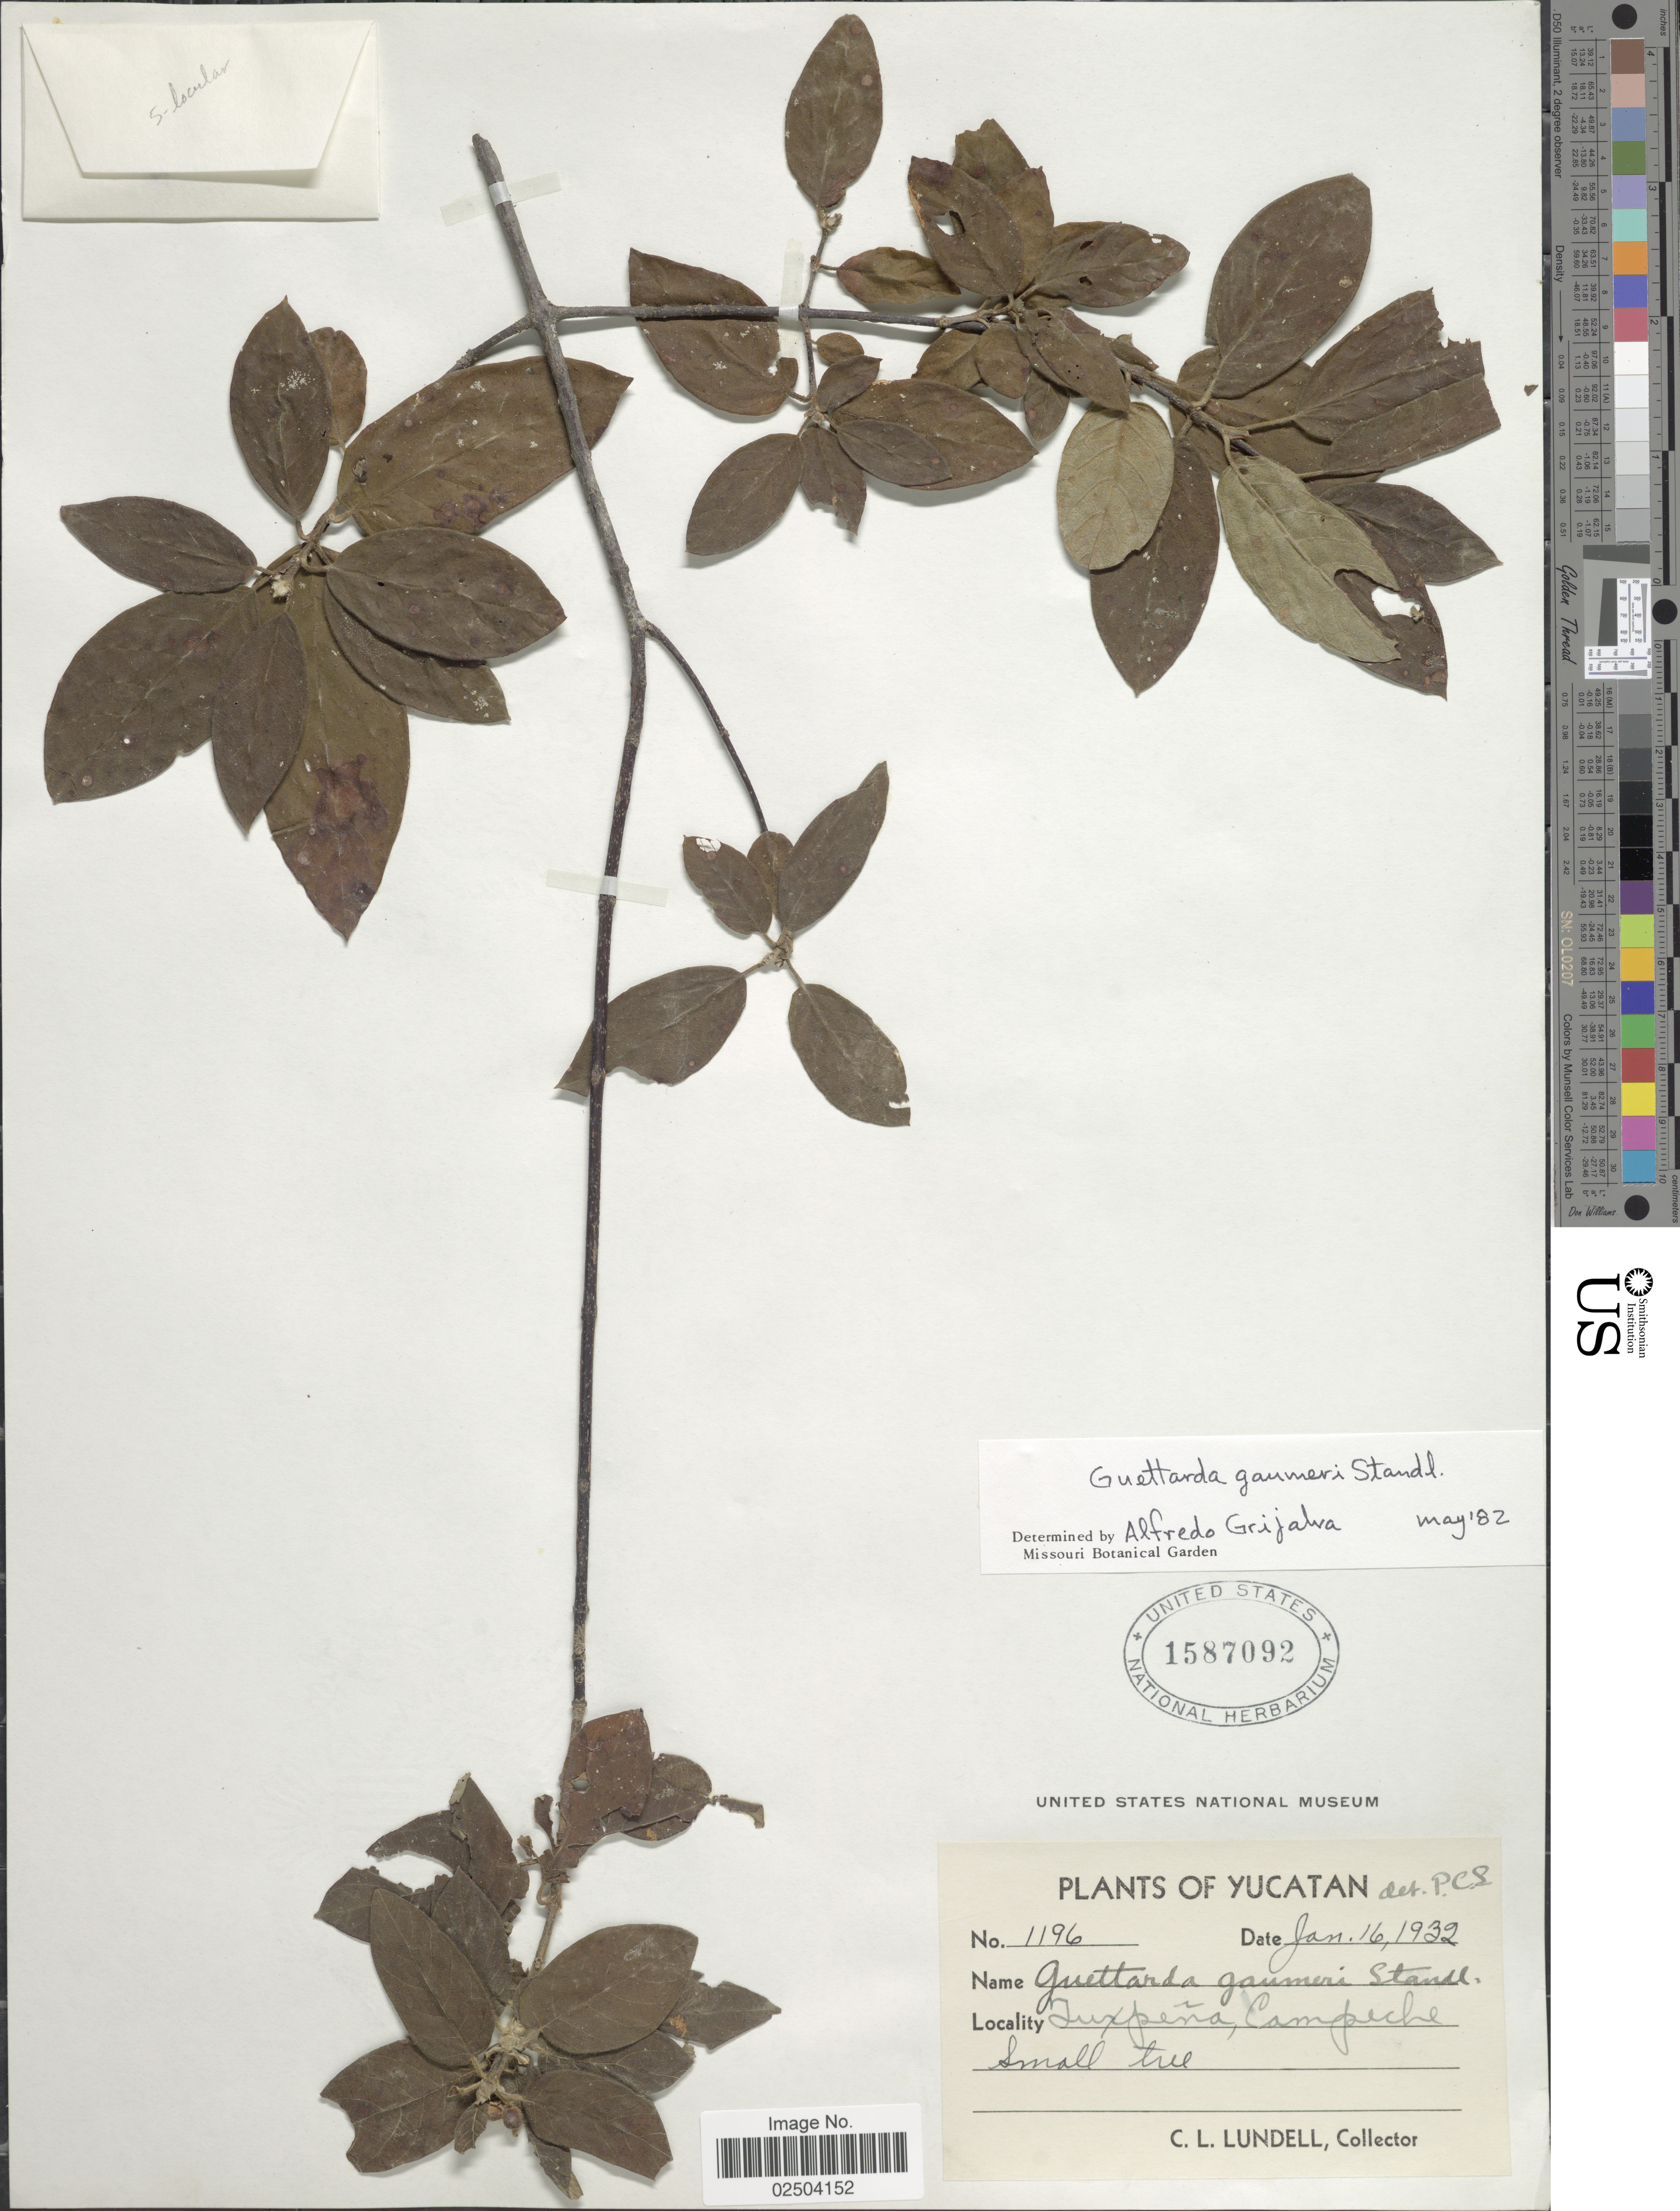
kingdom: Plantae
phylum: Tracheophyta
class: Magnoliopsida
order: Gentianales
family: Rubiaceae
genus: Guettarda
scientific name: Guettarda gaumeri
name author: Standl.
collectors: C. L. Lundell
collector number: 1196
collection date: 1932-01-16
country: Mexico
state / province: Yucatán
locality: Tuxpena, Campeche.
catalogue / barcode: US 1587092